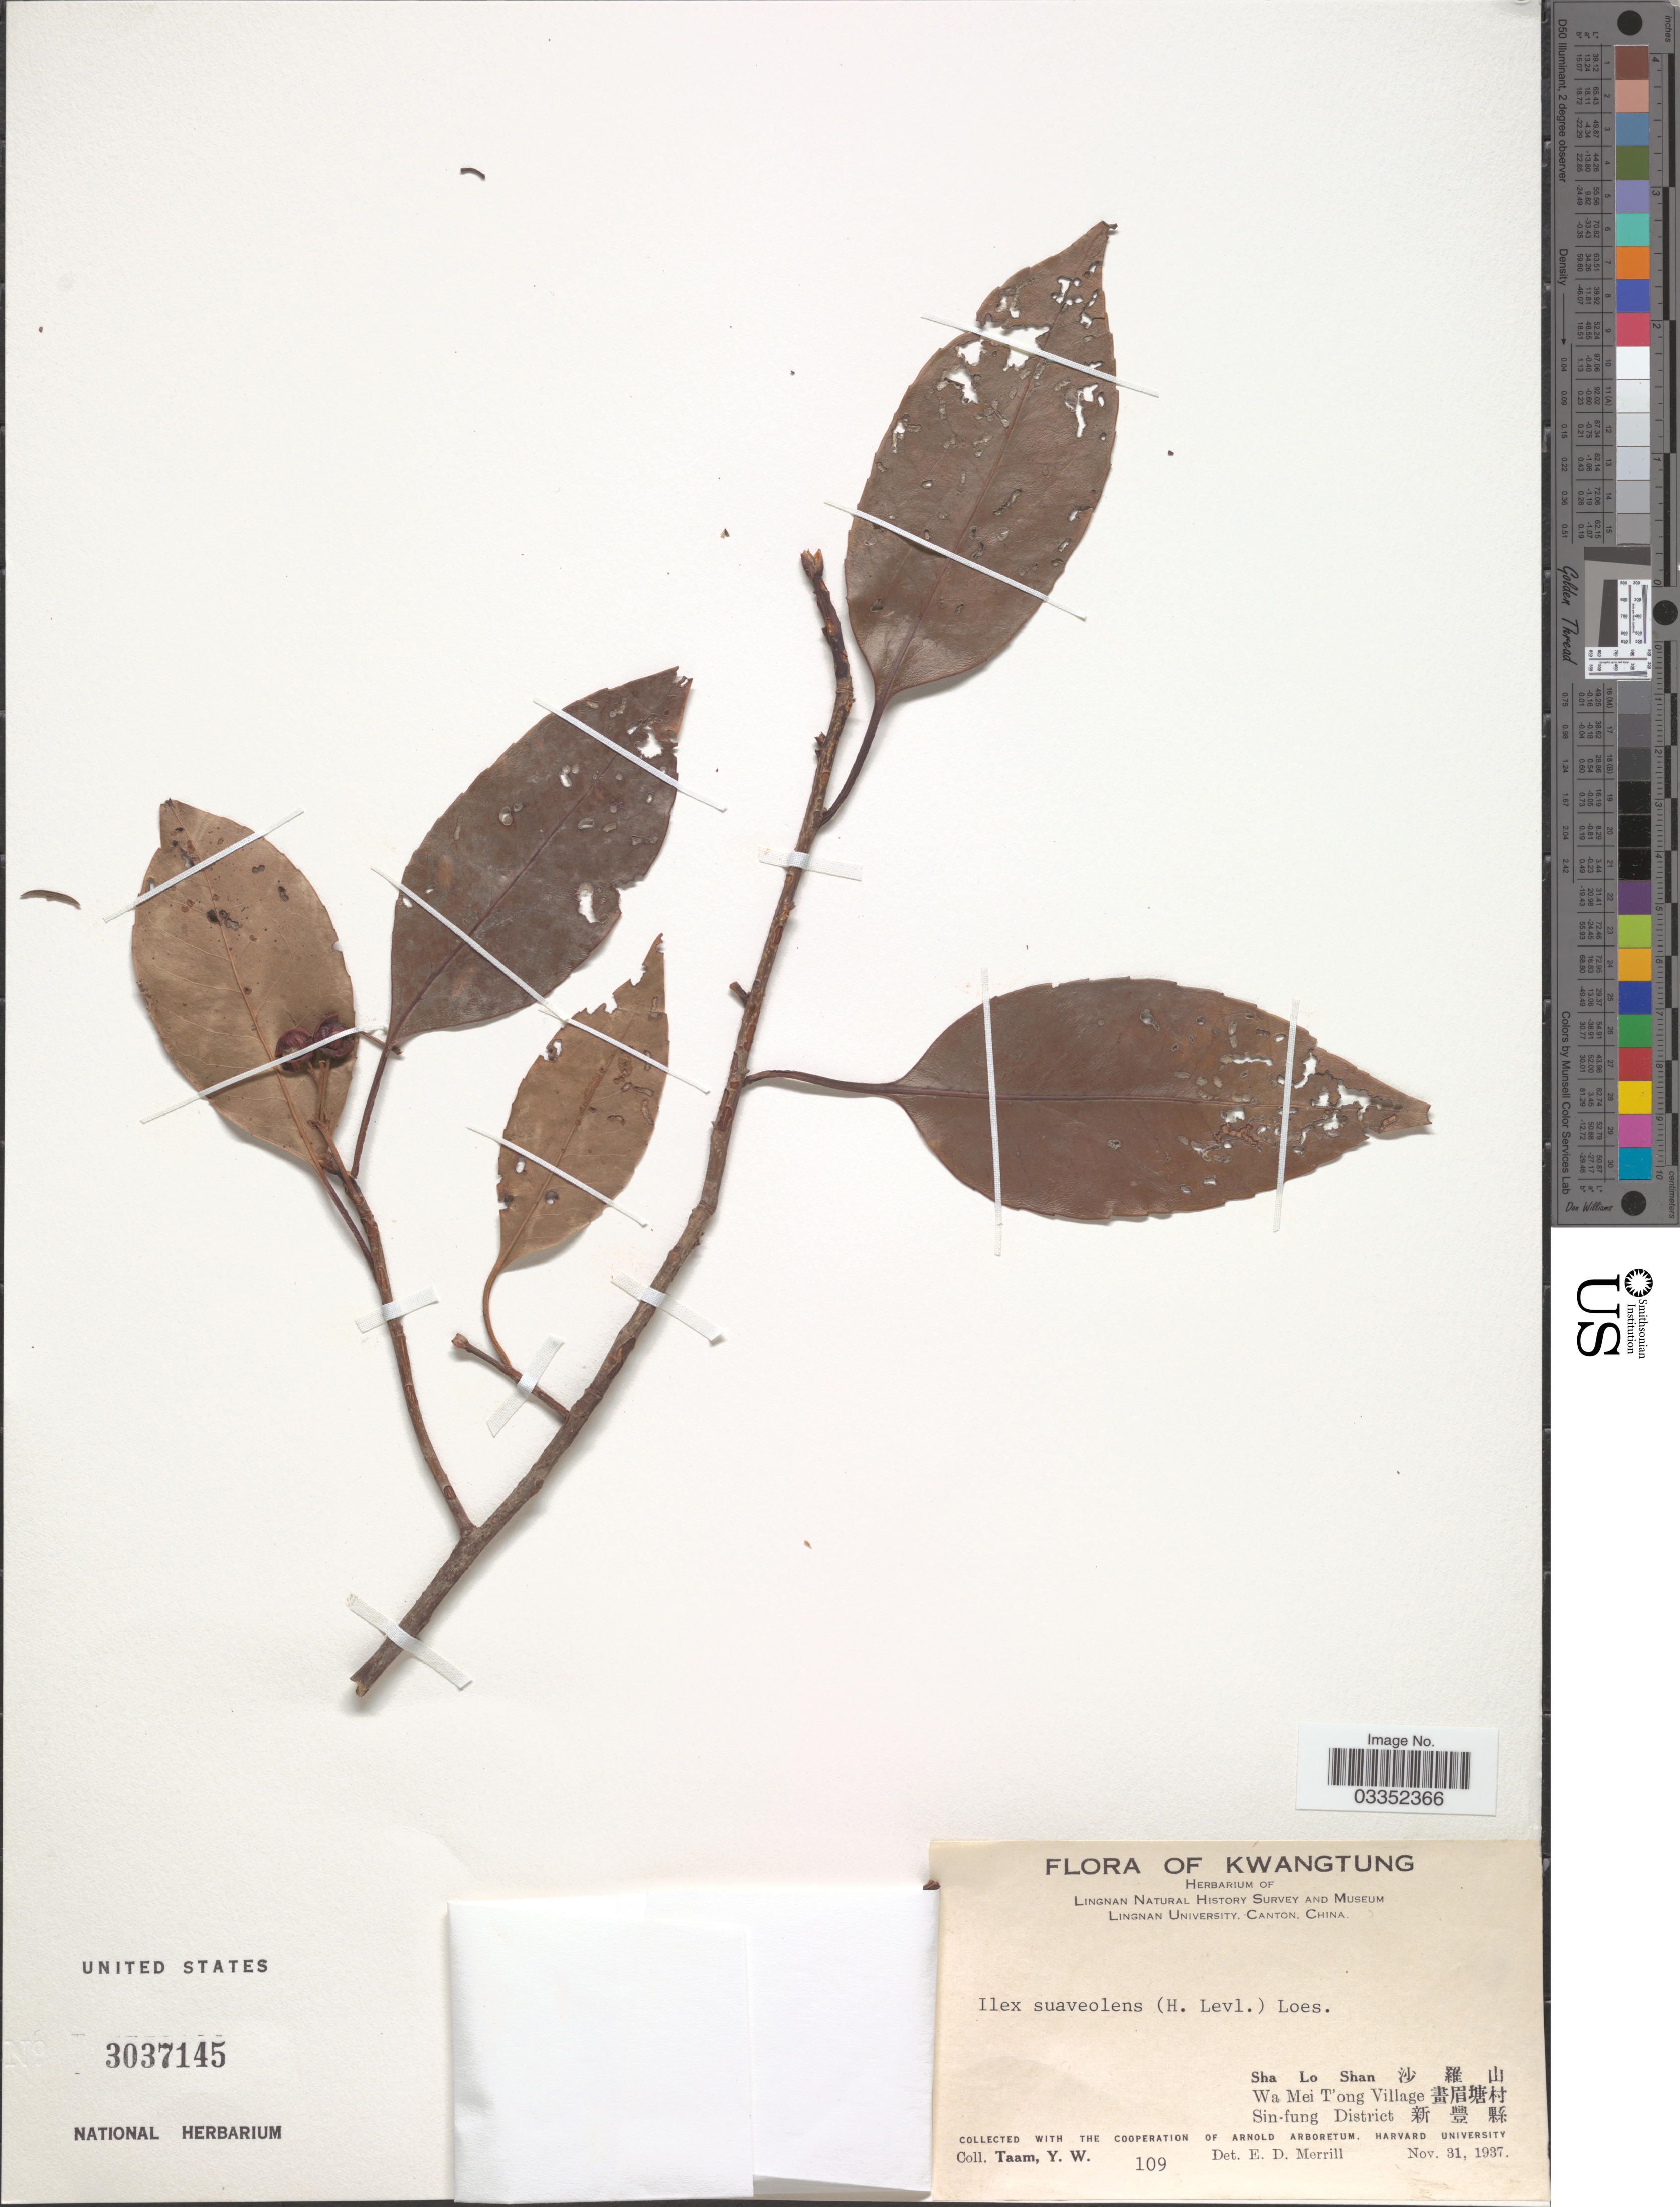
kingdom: Plantae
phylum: Tracheophyta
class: Magnoliopsida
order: Aquifoliales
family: Aquifoliaceae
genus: Ilex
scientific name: Ilex suaveolens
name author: (H. Lév.) Loes.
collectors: Y. W. Taam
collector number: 109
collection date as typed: Transcribed d/m/y: 31/11/1937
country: China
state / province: Guangdong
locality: Kwangtung, Sha Lo Shan X, Wa Mei T'ong Village X, Sin-fung District X.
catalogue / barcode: US 3037145